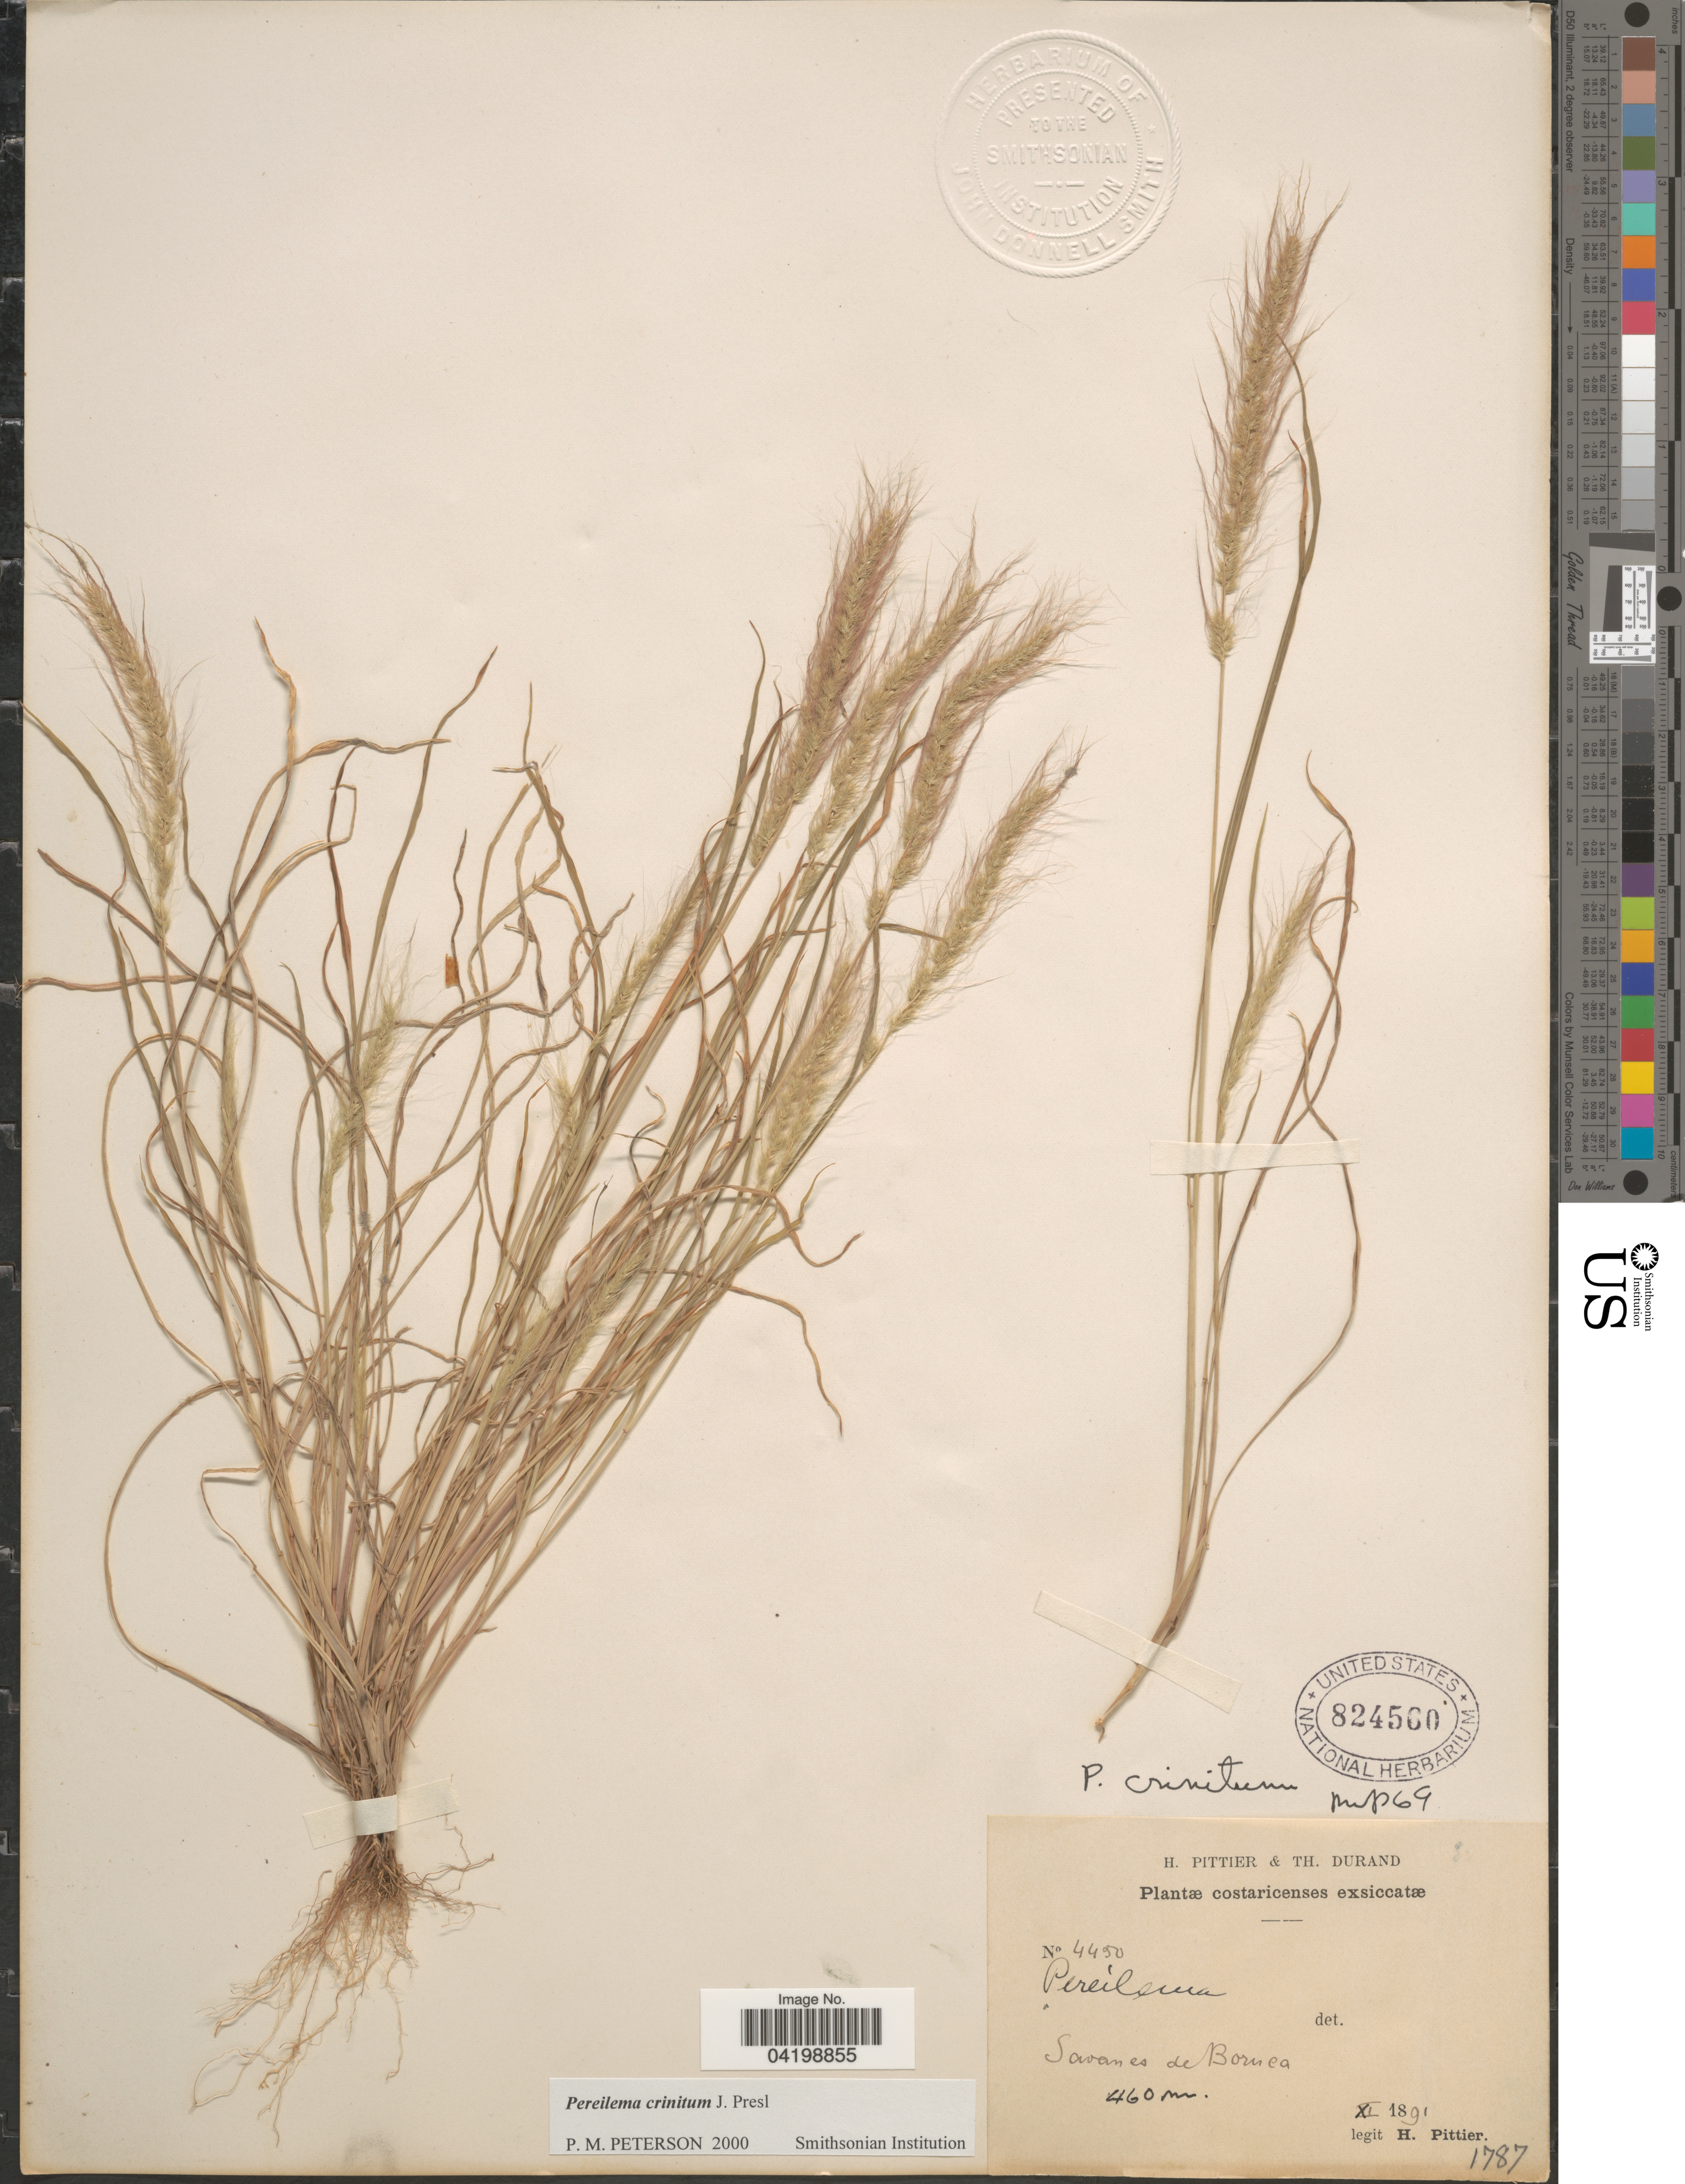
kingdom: Plantae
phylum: Tracheophyta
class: Liliopsida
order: Poales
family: Poaceae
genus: Muhlenbergia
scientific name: Muhlenbergia pereilema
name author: P.M. Peterson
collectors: H. F. Pittier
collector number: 4450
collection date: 1891-11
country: Costa Rica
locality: Savanes de Boruca.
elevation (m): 460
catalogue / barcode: US 824560